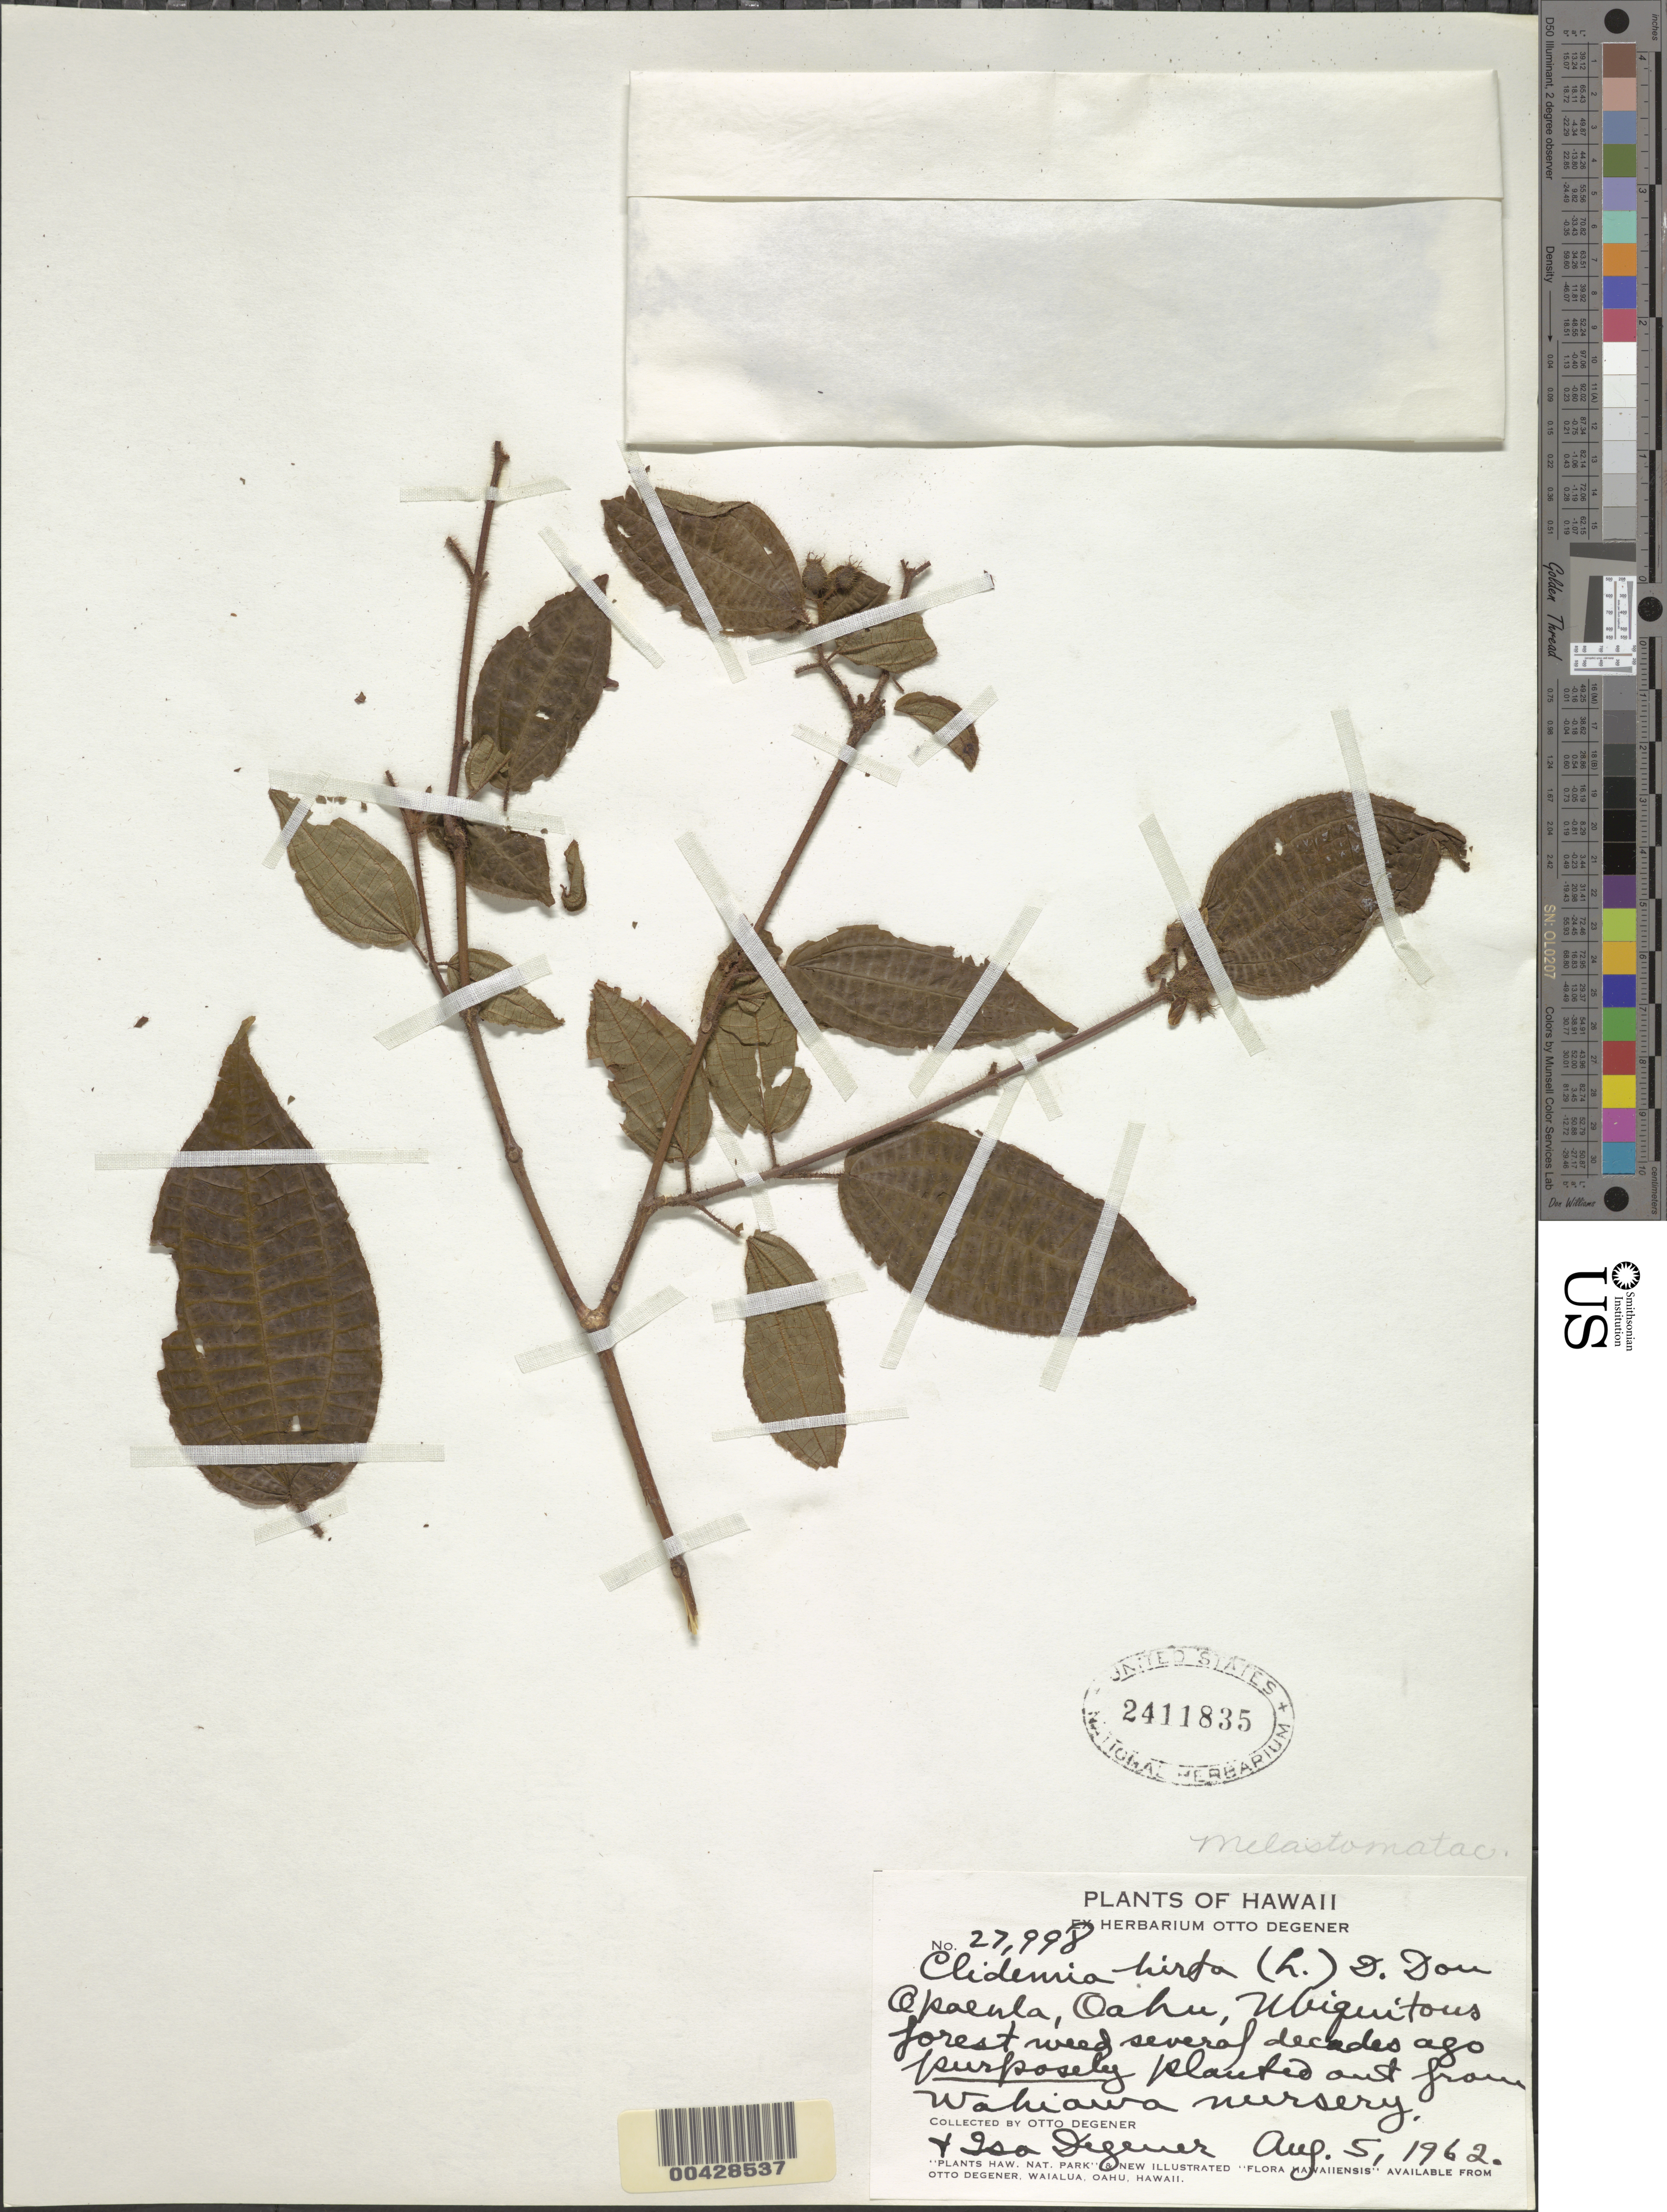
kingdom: Plantae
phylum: Tracheophyta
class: Magnoliopsida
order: Myrtales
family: Melastomataceae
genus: Miconia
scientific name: Miconia crenata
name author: (Vahl) Michelang.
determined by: Wagner, W. L., (BOT), Smithsonian Institution - National Museum of Natural History (UNITED STATES)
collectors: O. Degener & I. Degener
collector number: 27998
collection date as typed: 5 Aug 1962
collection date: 1962-08-05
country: United States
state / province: Hawaii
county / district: Honolulu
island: Oahu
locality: Opaeula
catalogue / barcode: US 2411835